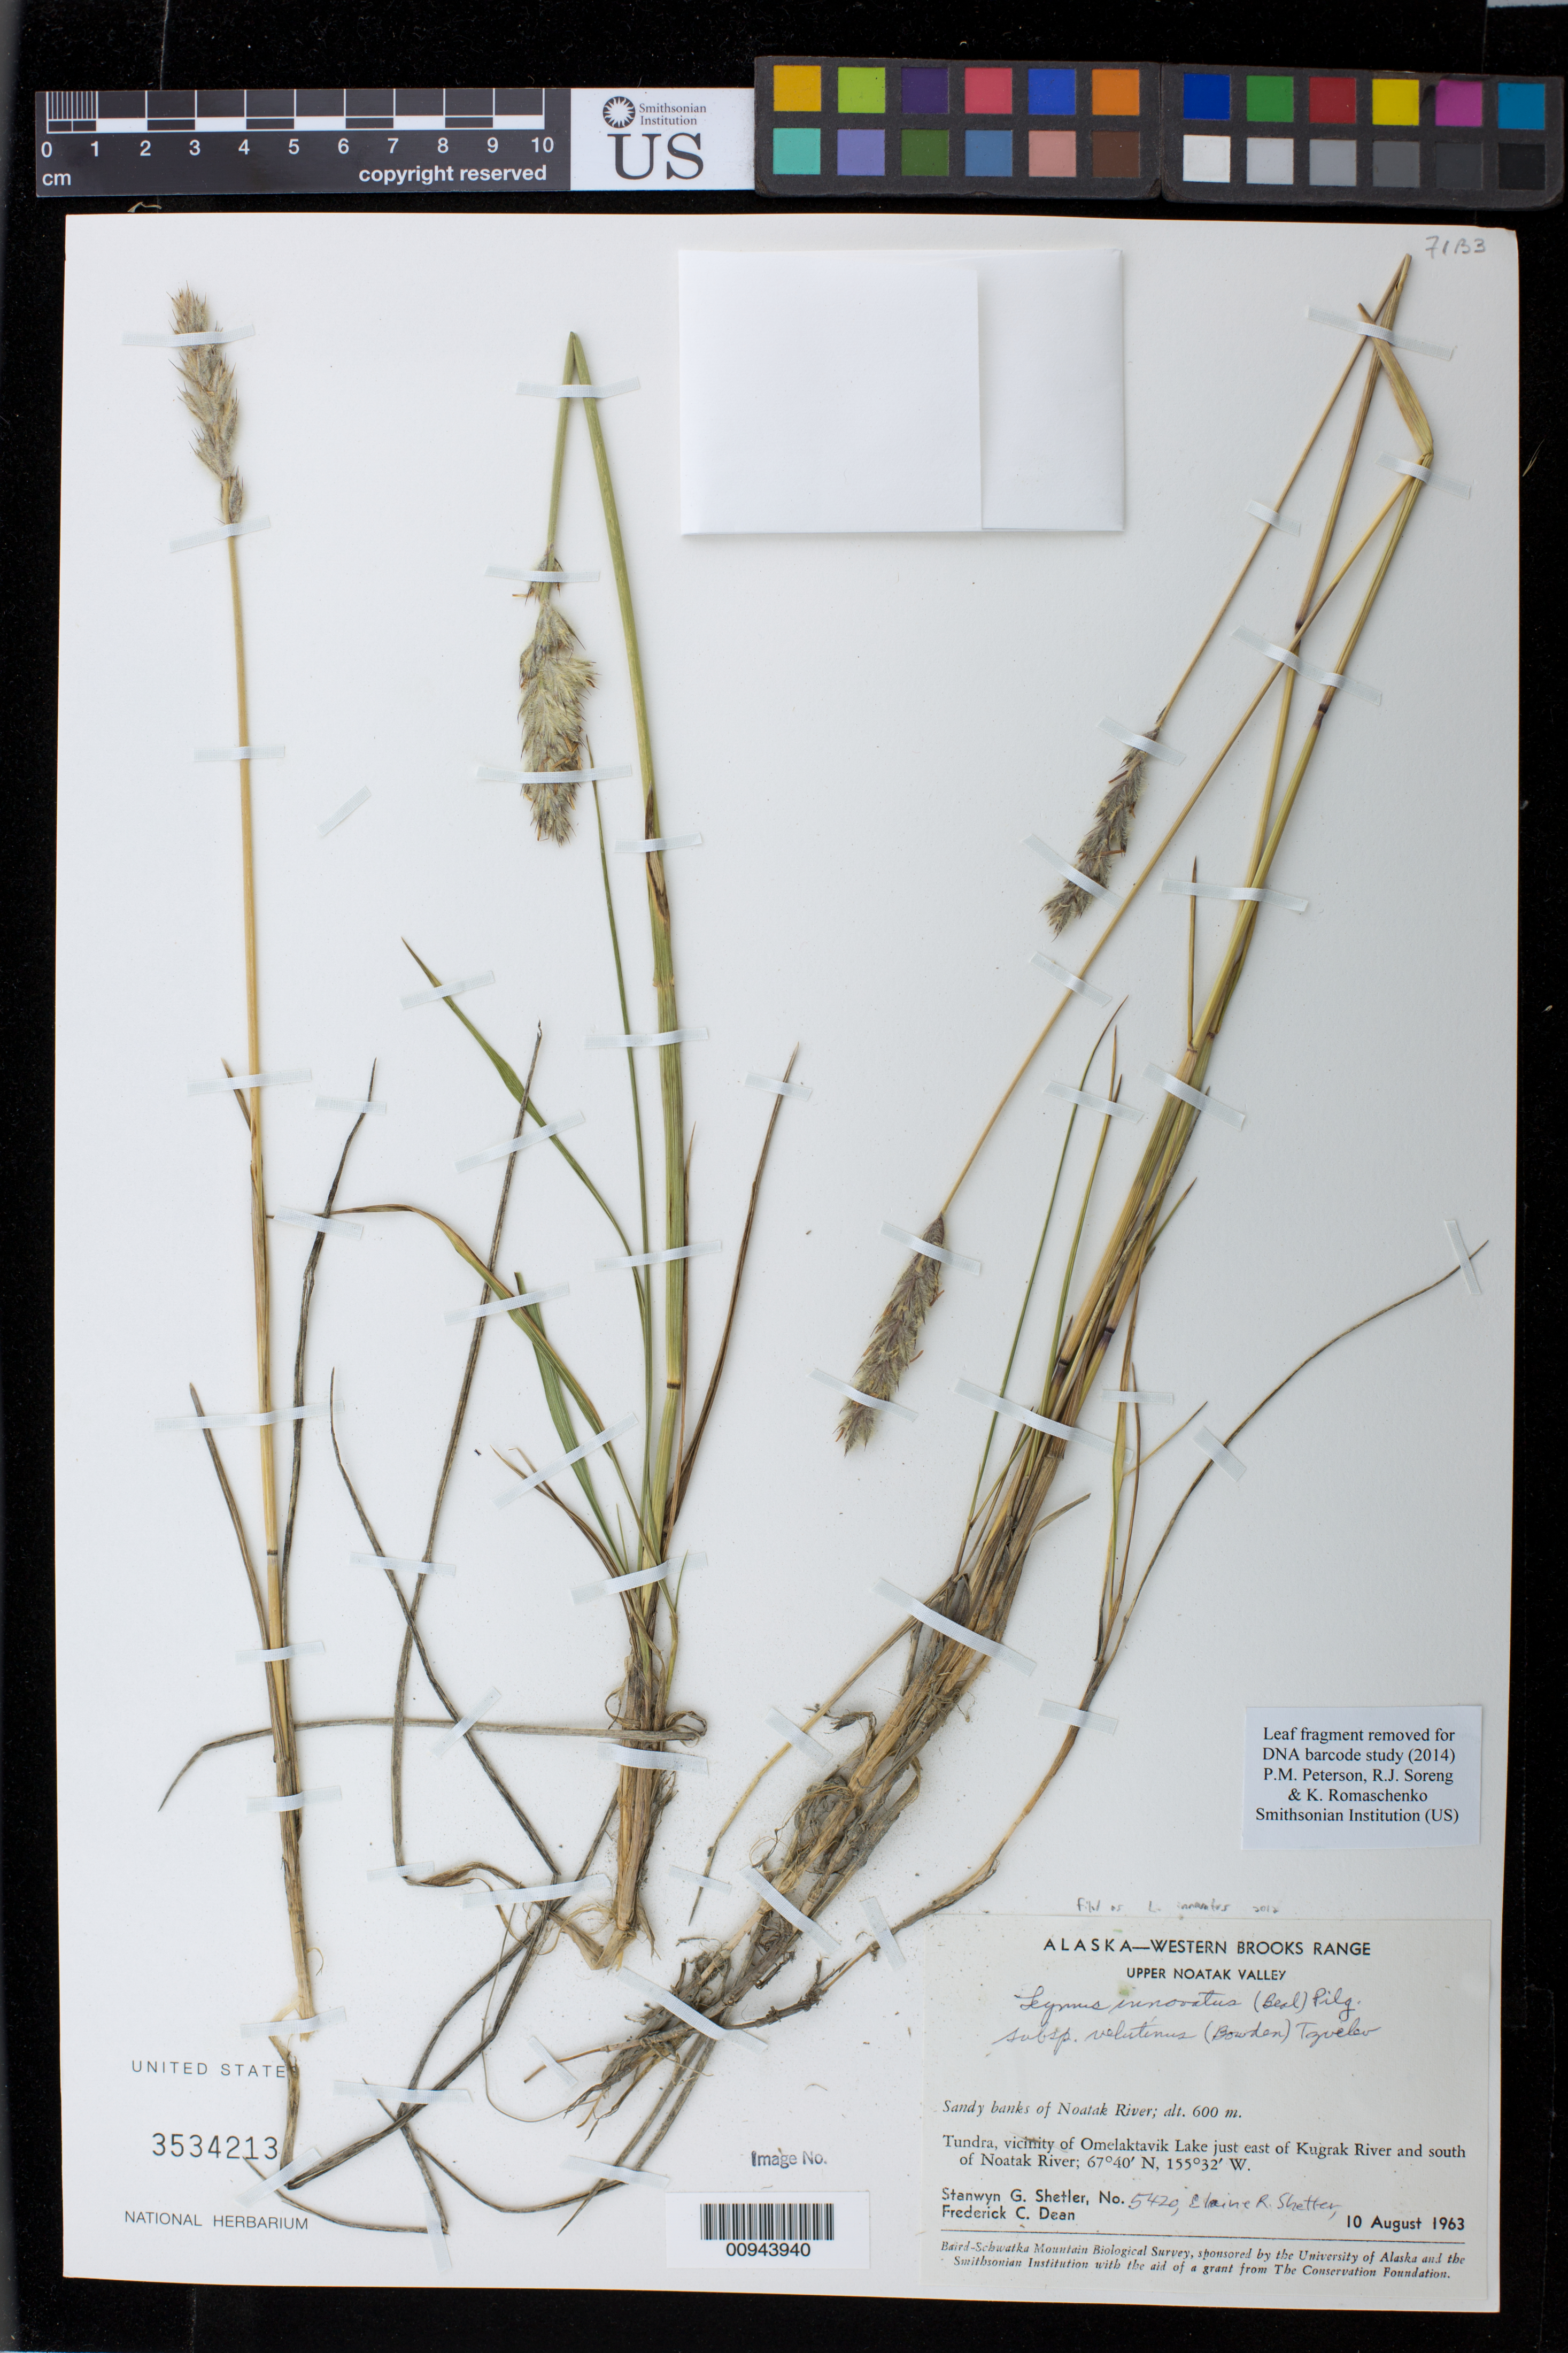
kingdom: Plantae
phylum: Tracheophyta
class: Liliopsida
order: Poales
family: Poaceae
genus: Leymus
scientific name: Leymus innovatus subsp. velutinus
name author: (Bowden) Tzvelev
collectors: S. Shetler, E. R. Shetler & F. C. Dean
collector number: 5420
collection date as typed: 10 Aug 1963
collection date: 1963-08-10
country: United States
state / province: Alaska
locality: Vicinity of Omelaktavik Lake just east of Kugrak River and south of Noatak River. Western Brooks Range, Upper Noatak Valley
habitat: Tundra. Sandy banks of Noatak River.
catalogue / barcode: US 3534213